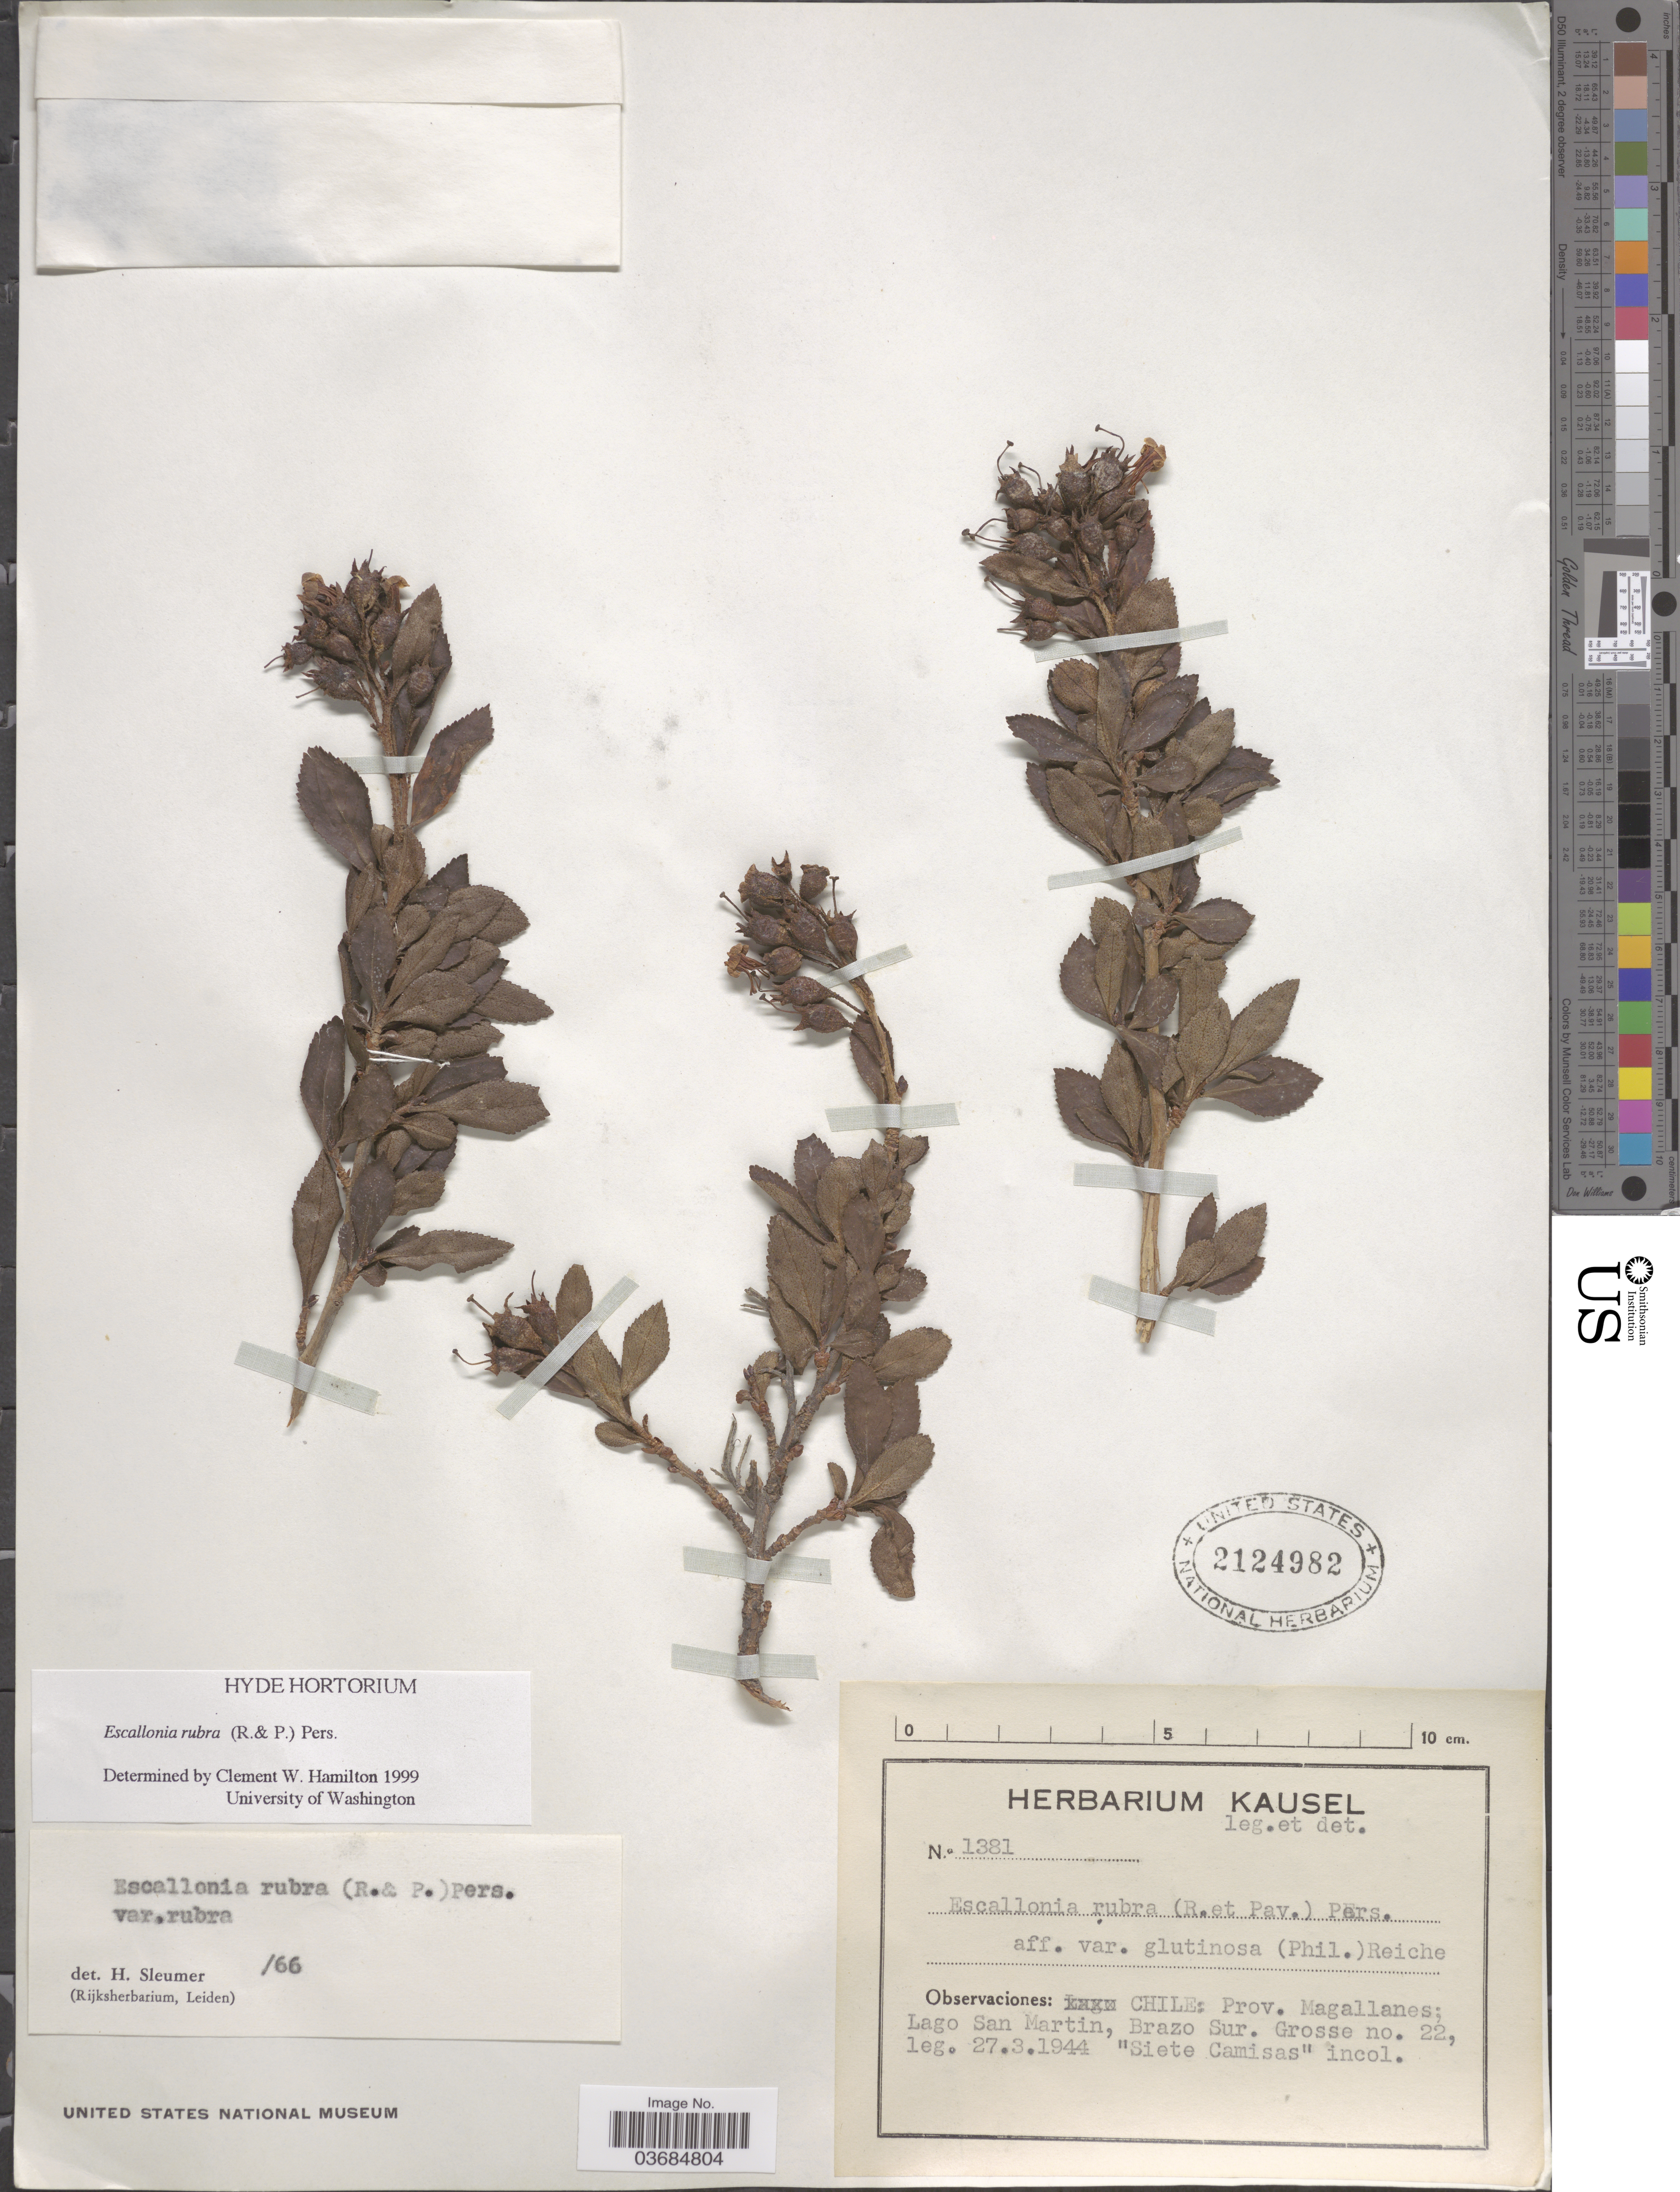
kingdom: Plantae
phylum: Tracheophyta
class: Magnoliopsida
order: Escalloniales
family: Escalloniaceae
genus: Escallonia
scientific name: Escallonia rubra var. rubra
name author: (Ruiz & Pav.) Pers.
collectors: -. Grosse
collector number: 22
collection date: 1944-03-27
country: Chile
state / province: Magallanes y de la Antártica Chilena (XII)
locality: Prov. Magallanes; Lago San Martin, Brazo Sur.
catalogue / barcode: US 2124982